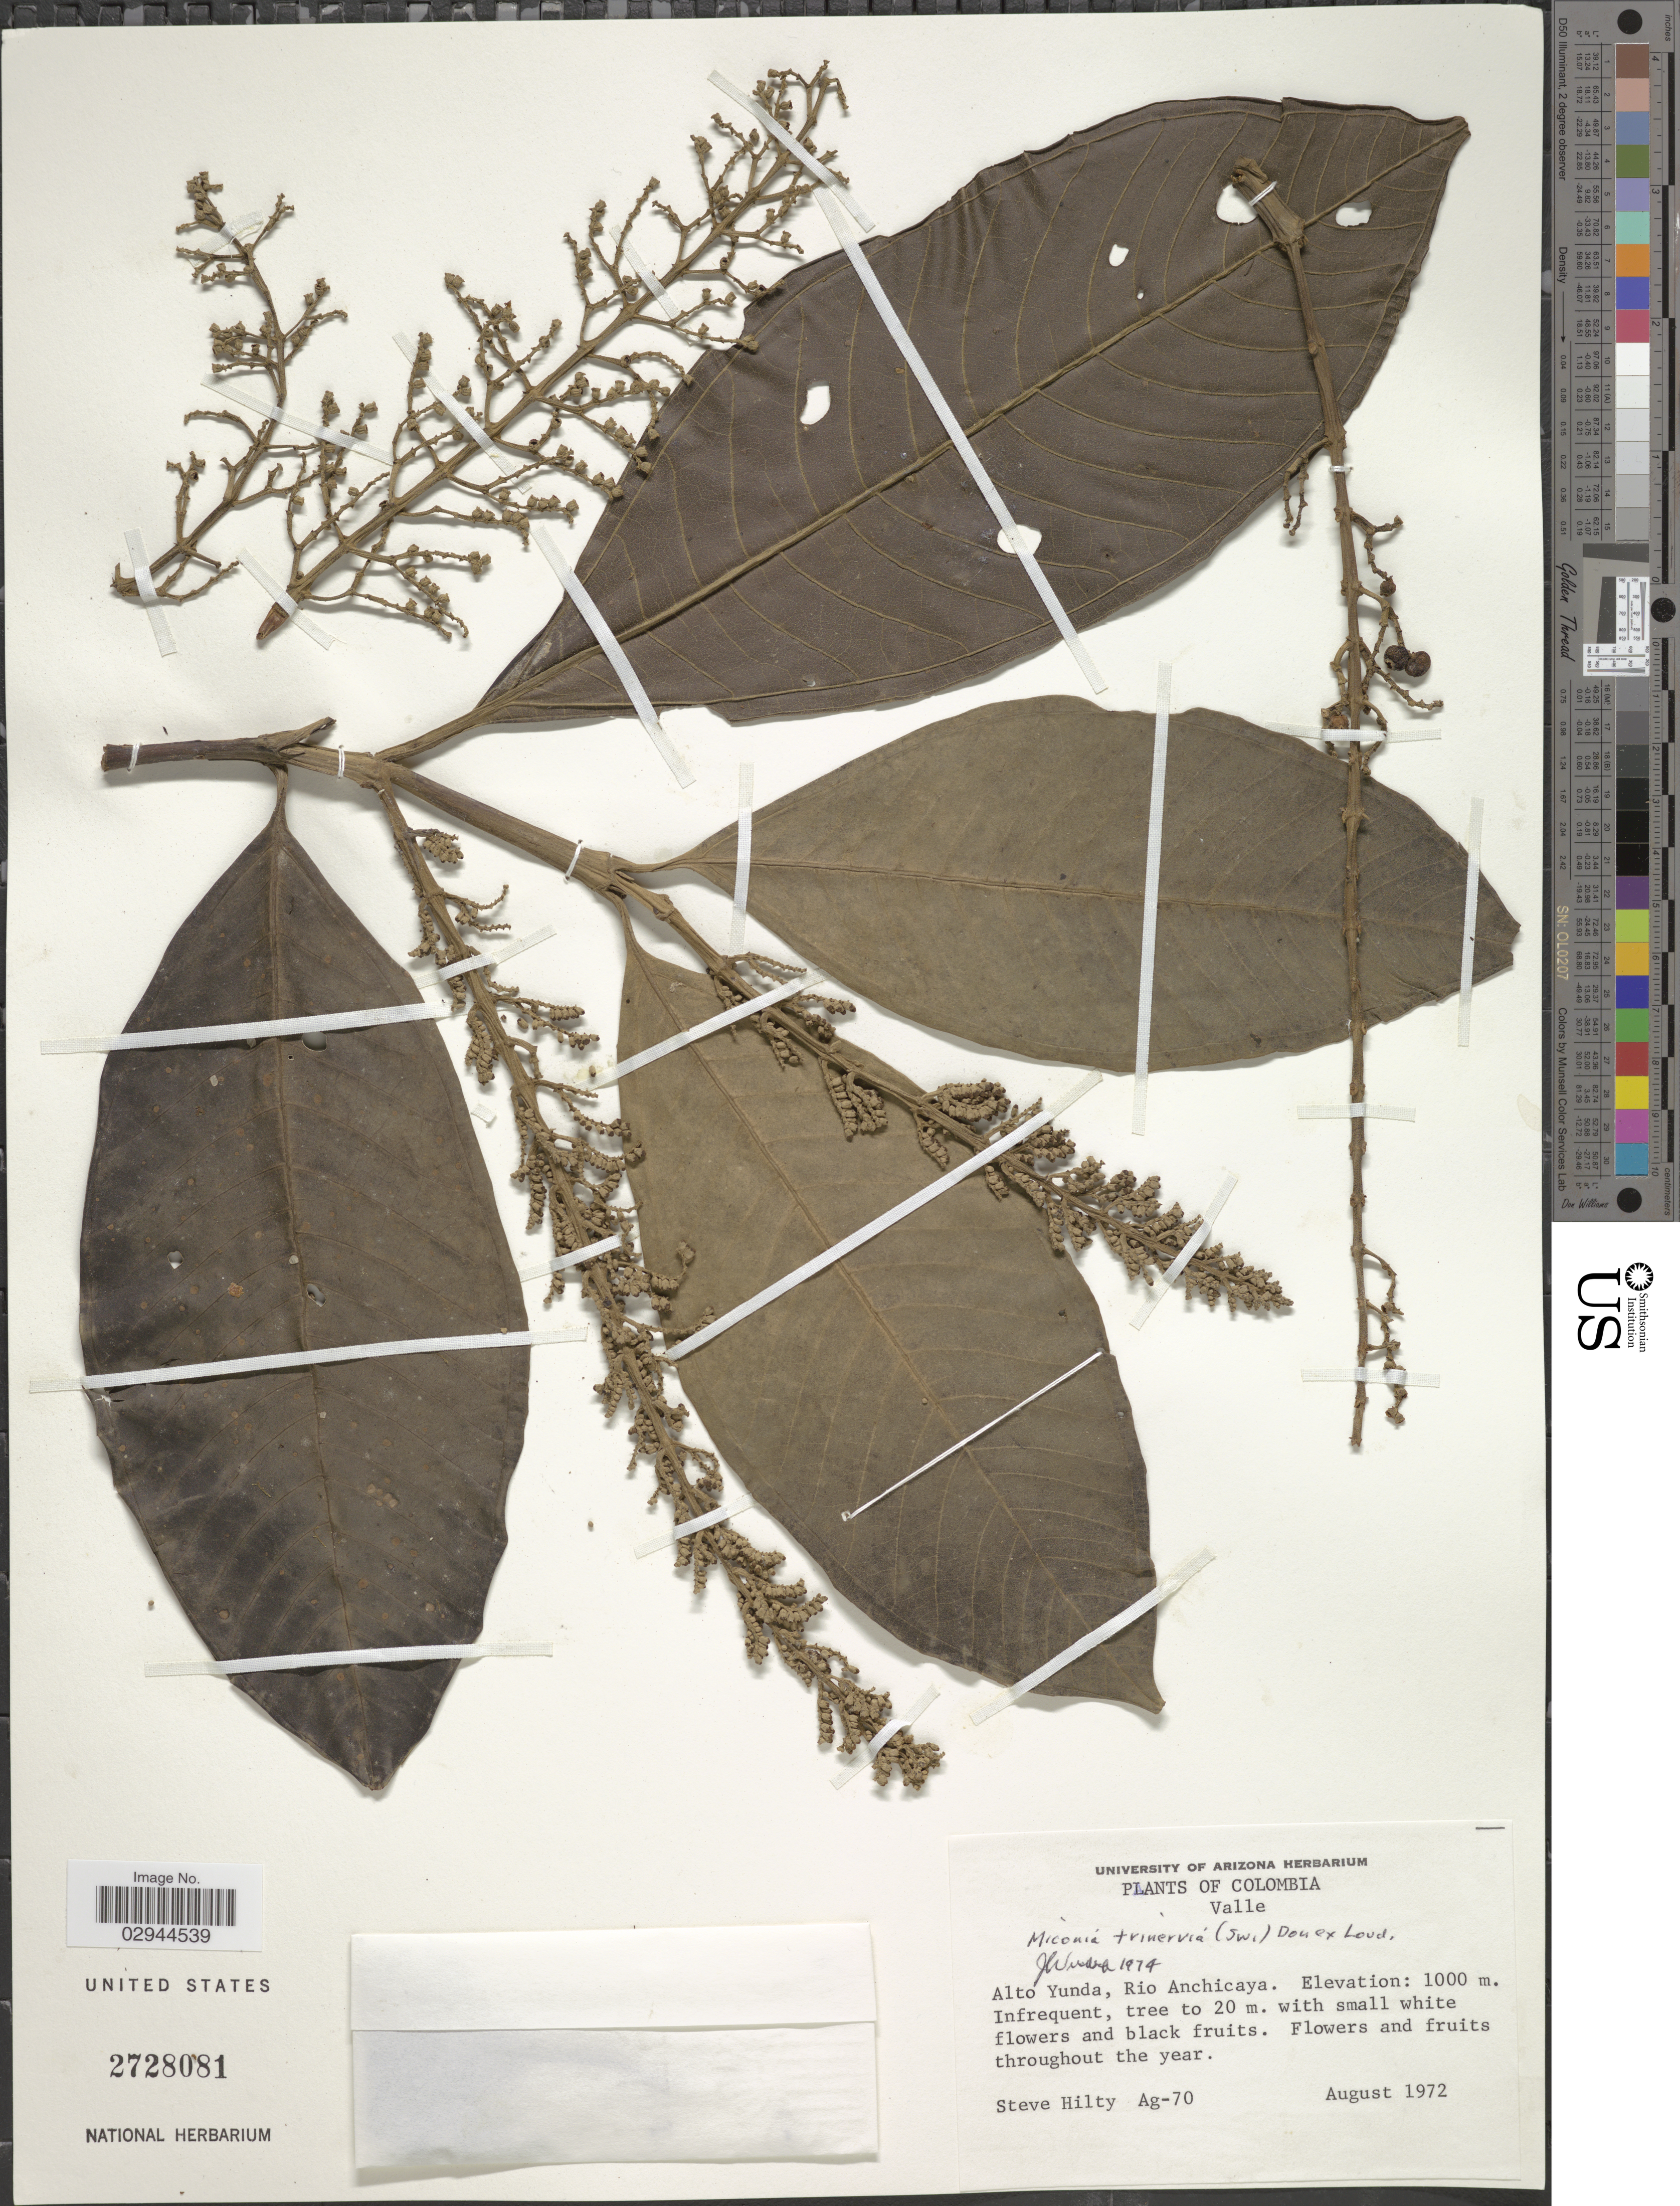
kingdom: Plantae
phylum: Tracheophyta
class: Magnoliopsida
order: Myrtales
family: Melastomataceae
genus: Miconia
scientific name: Miconia trinervia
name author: (Sw.) D. Don ex Loudon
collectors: S. Hilty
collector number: Ag-70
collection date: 1972-08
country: Colombia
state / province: Valle del Cauca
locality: Valle, Alto Yunda, Rio Anchicaya.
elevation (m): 1000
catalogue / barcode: US 2728081